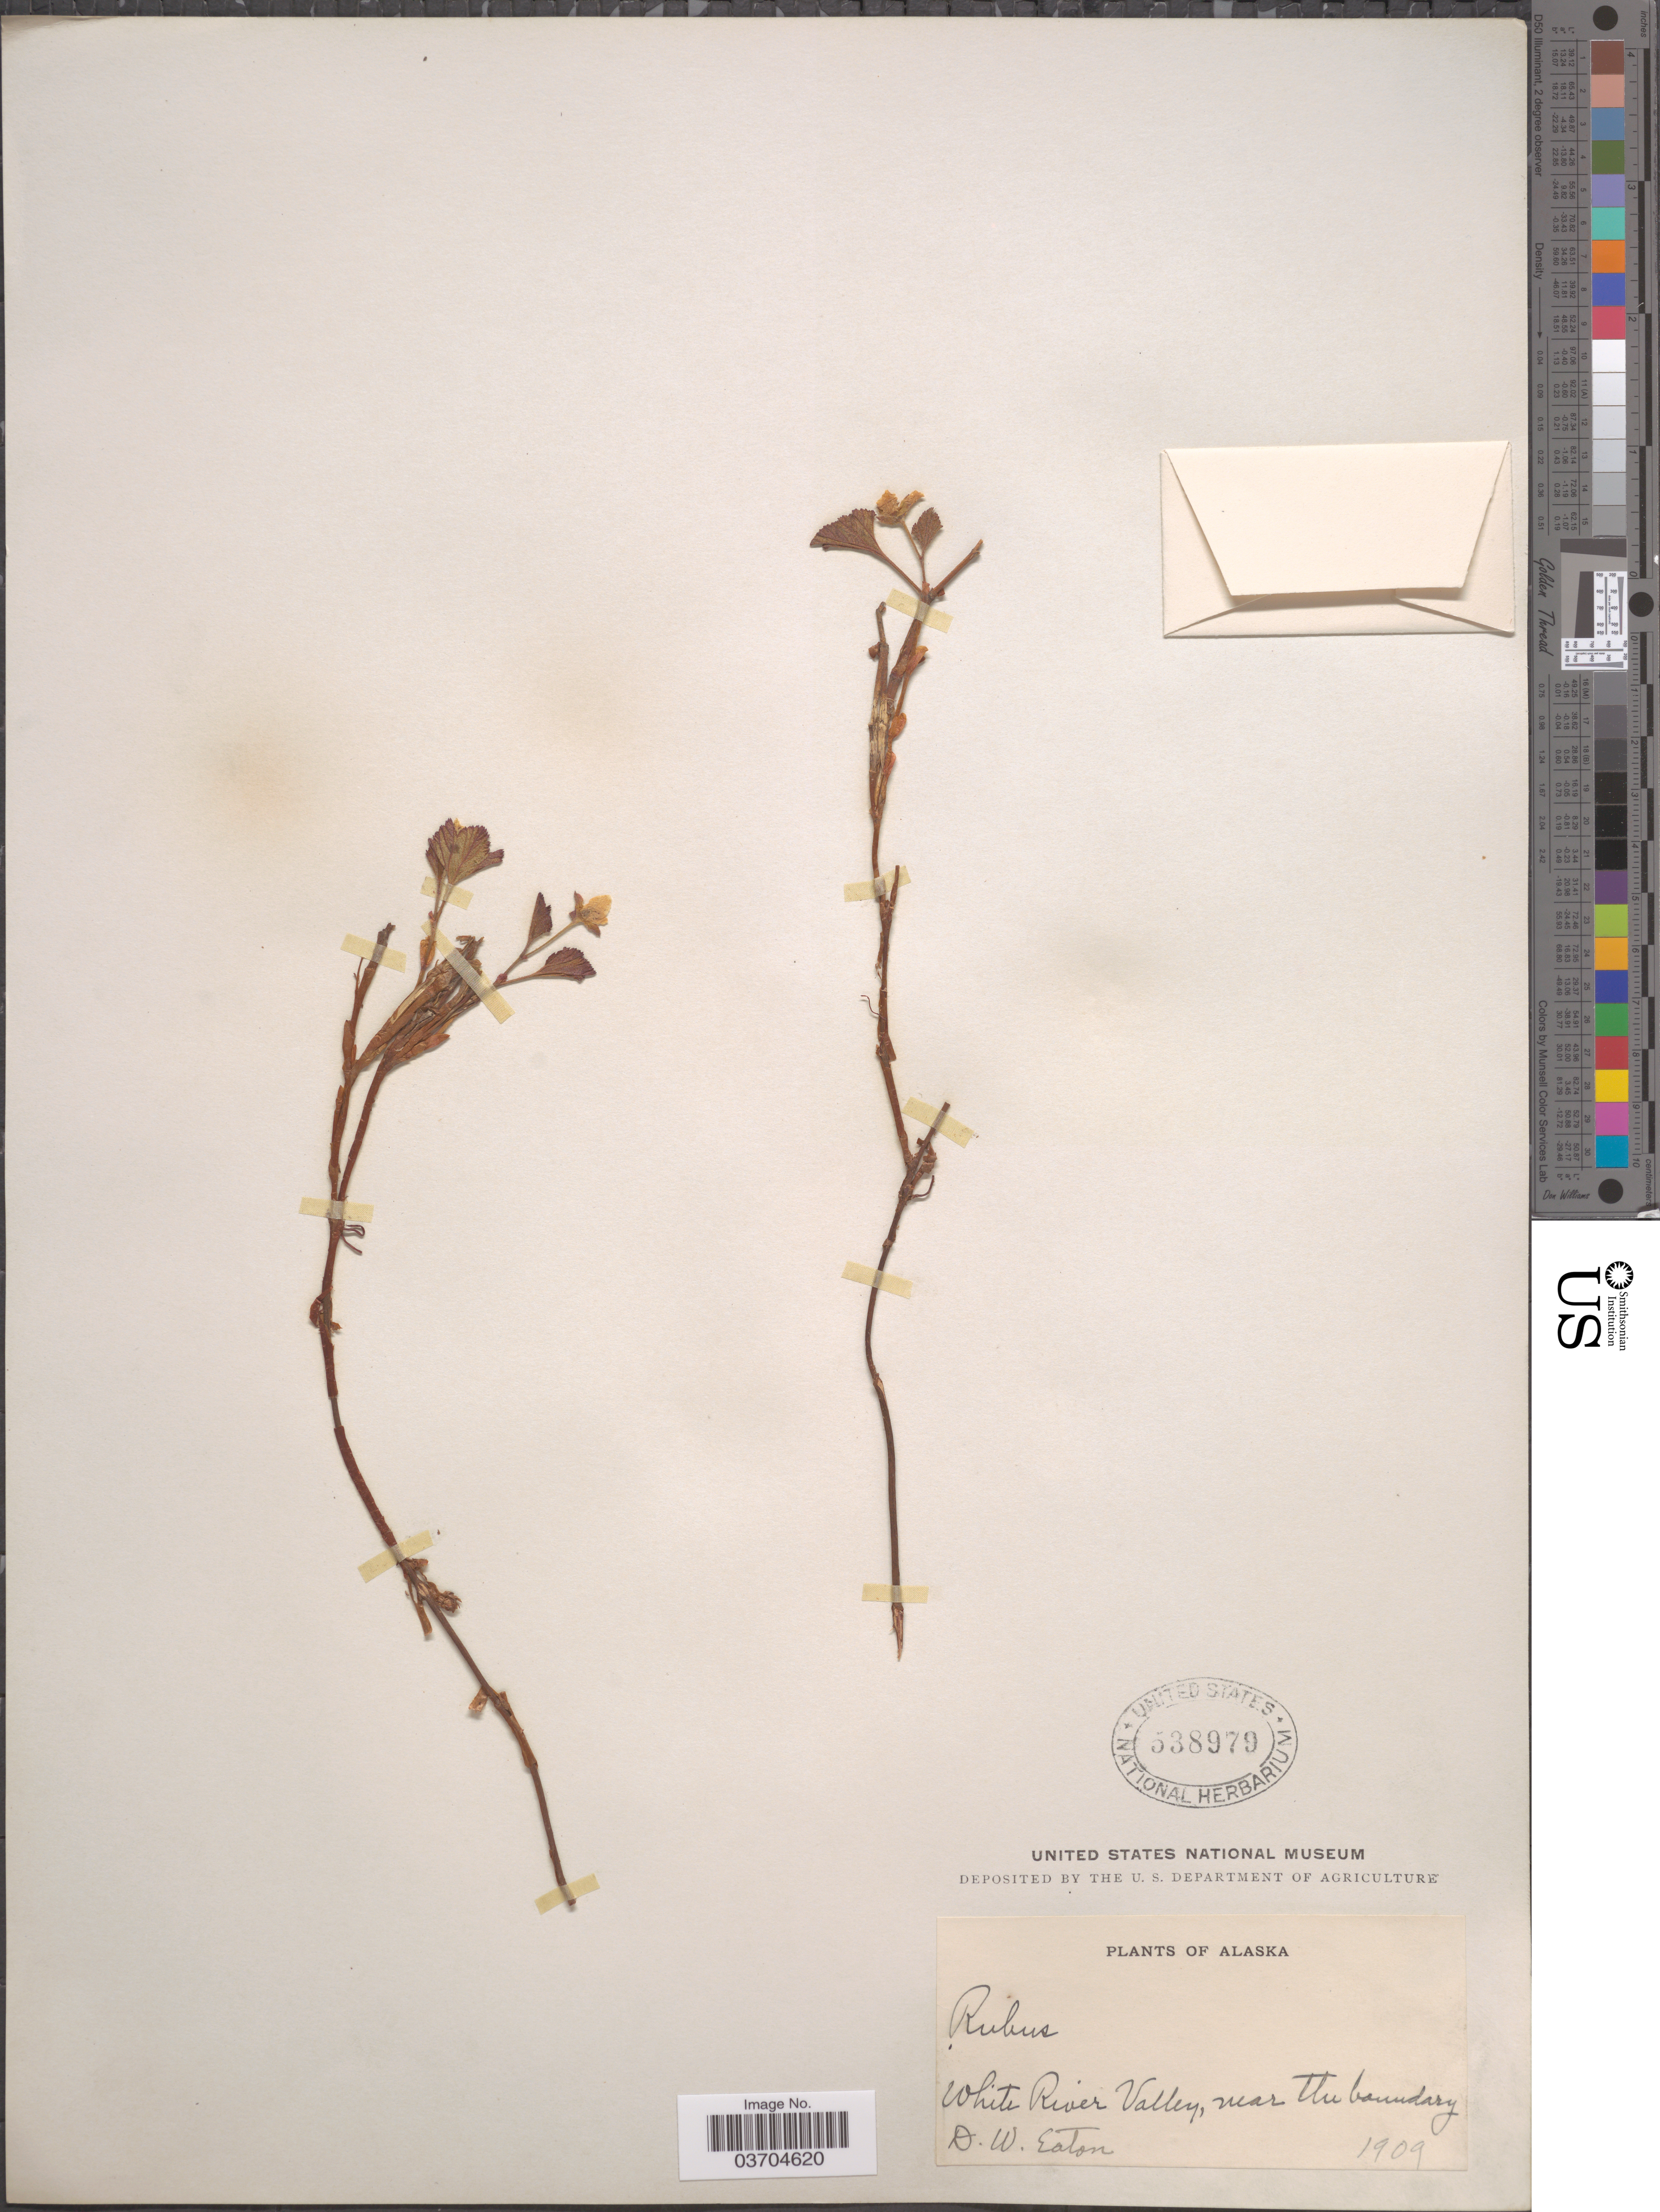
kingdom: Plantae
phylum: Tracheophyta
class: Magnoliopsida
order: Rosales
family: Rosaceae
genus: Rubus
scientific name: Rubus chamaemorus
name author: L.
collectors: D. Eaton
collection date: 1909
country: United States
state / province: Alaska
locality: White River Valley, near the boundary.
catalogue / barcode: US 538979